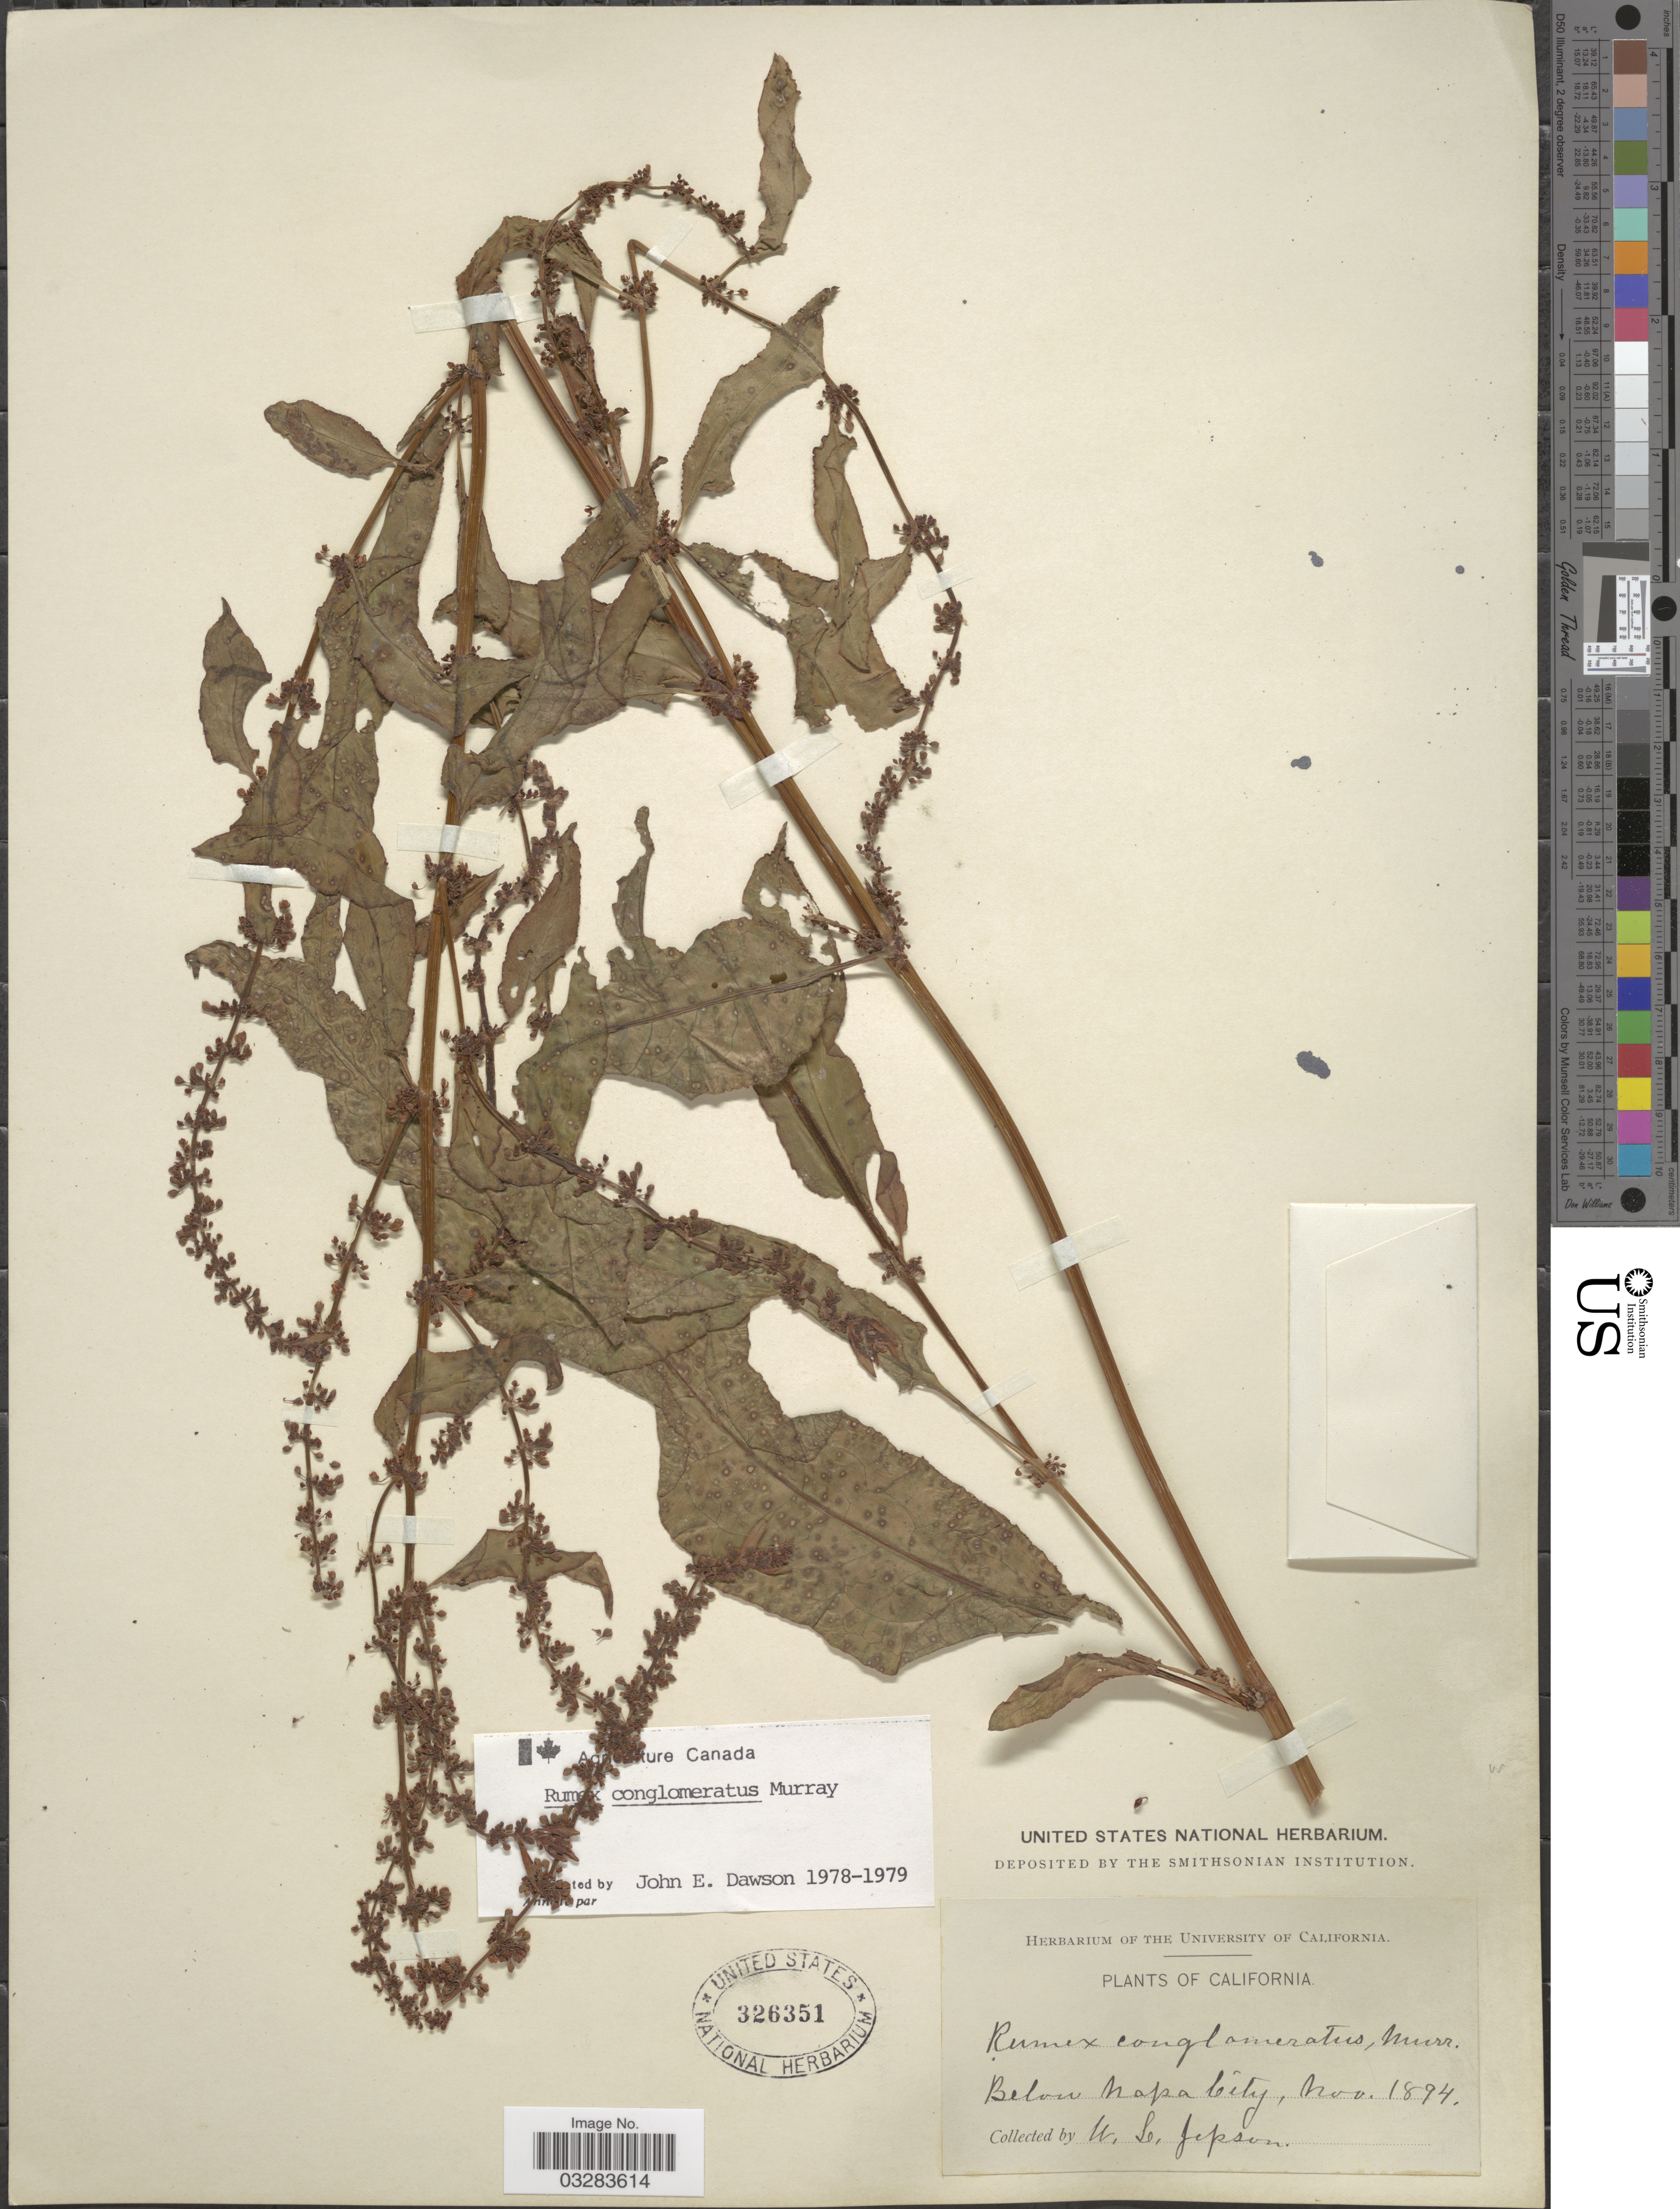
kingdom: Plantae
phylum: Tracheophyta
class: Magnoliopsida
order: Caryophyllales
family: Polygonaceae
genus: Rumex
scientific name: Rumex conglomeratus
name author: Murray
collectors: W. L. Jepson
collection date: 1894-11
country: United States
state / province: California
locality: Below Napa City.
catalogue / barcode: US 326351